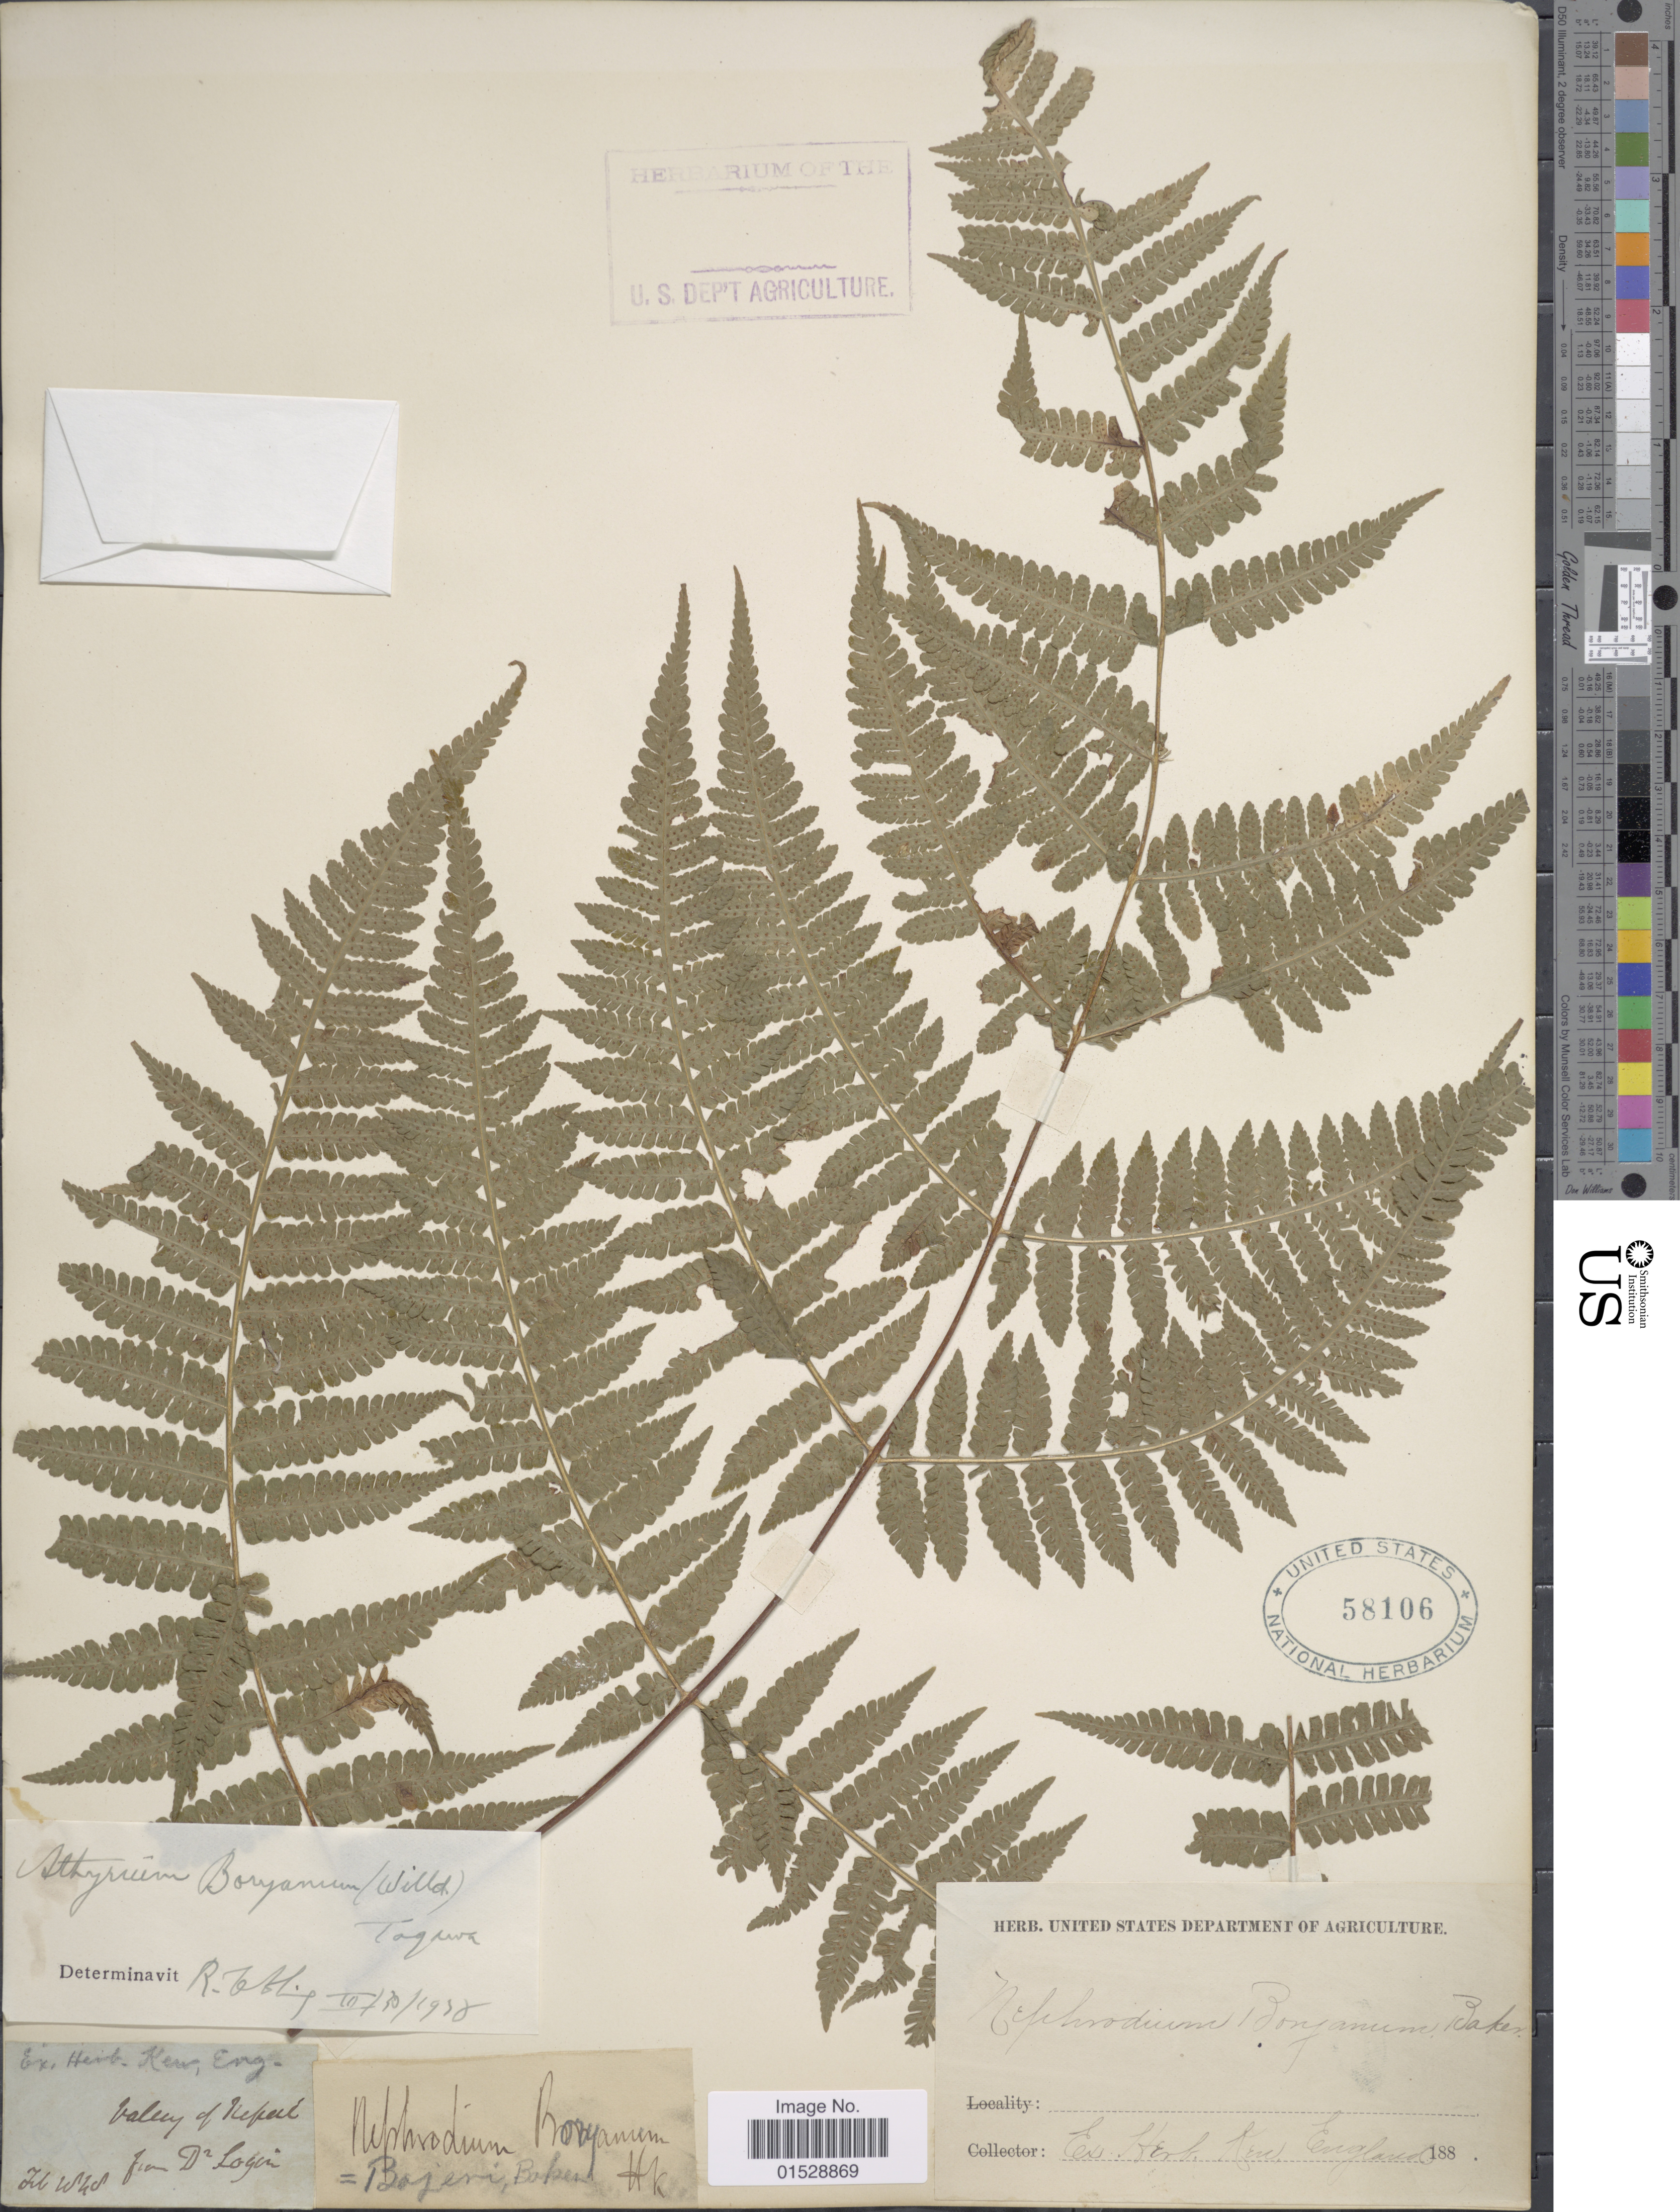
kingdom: Plantae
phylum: Tracheophyta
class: Polypodiopsida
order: Polypodiales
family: Athyriaceae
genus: Deparia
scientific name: Deparia boryana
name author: (Willd.) M. Kato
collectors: Lageri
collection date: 1848-07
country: Nepal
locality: Valley of Nefai [interpreted]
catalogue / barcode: US 58106